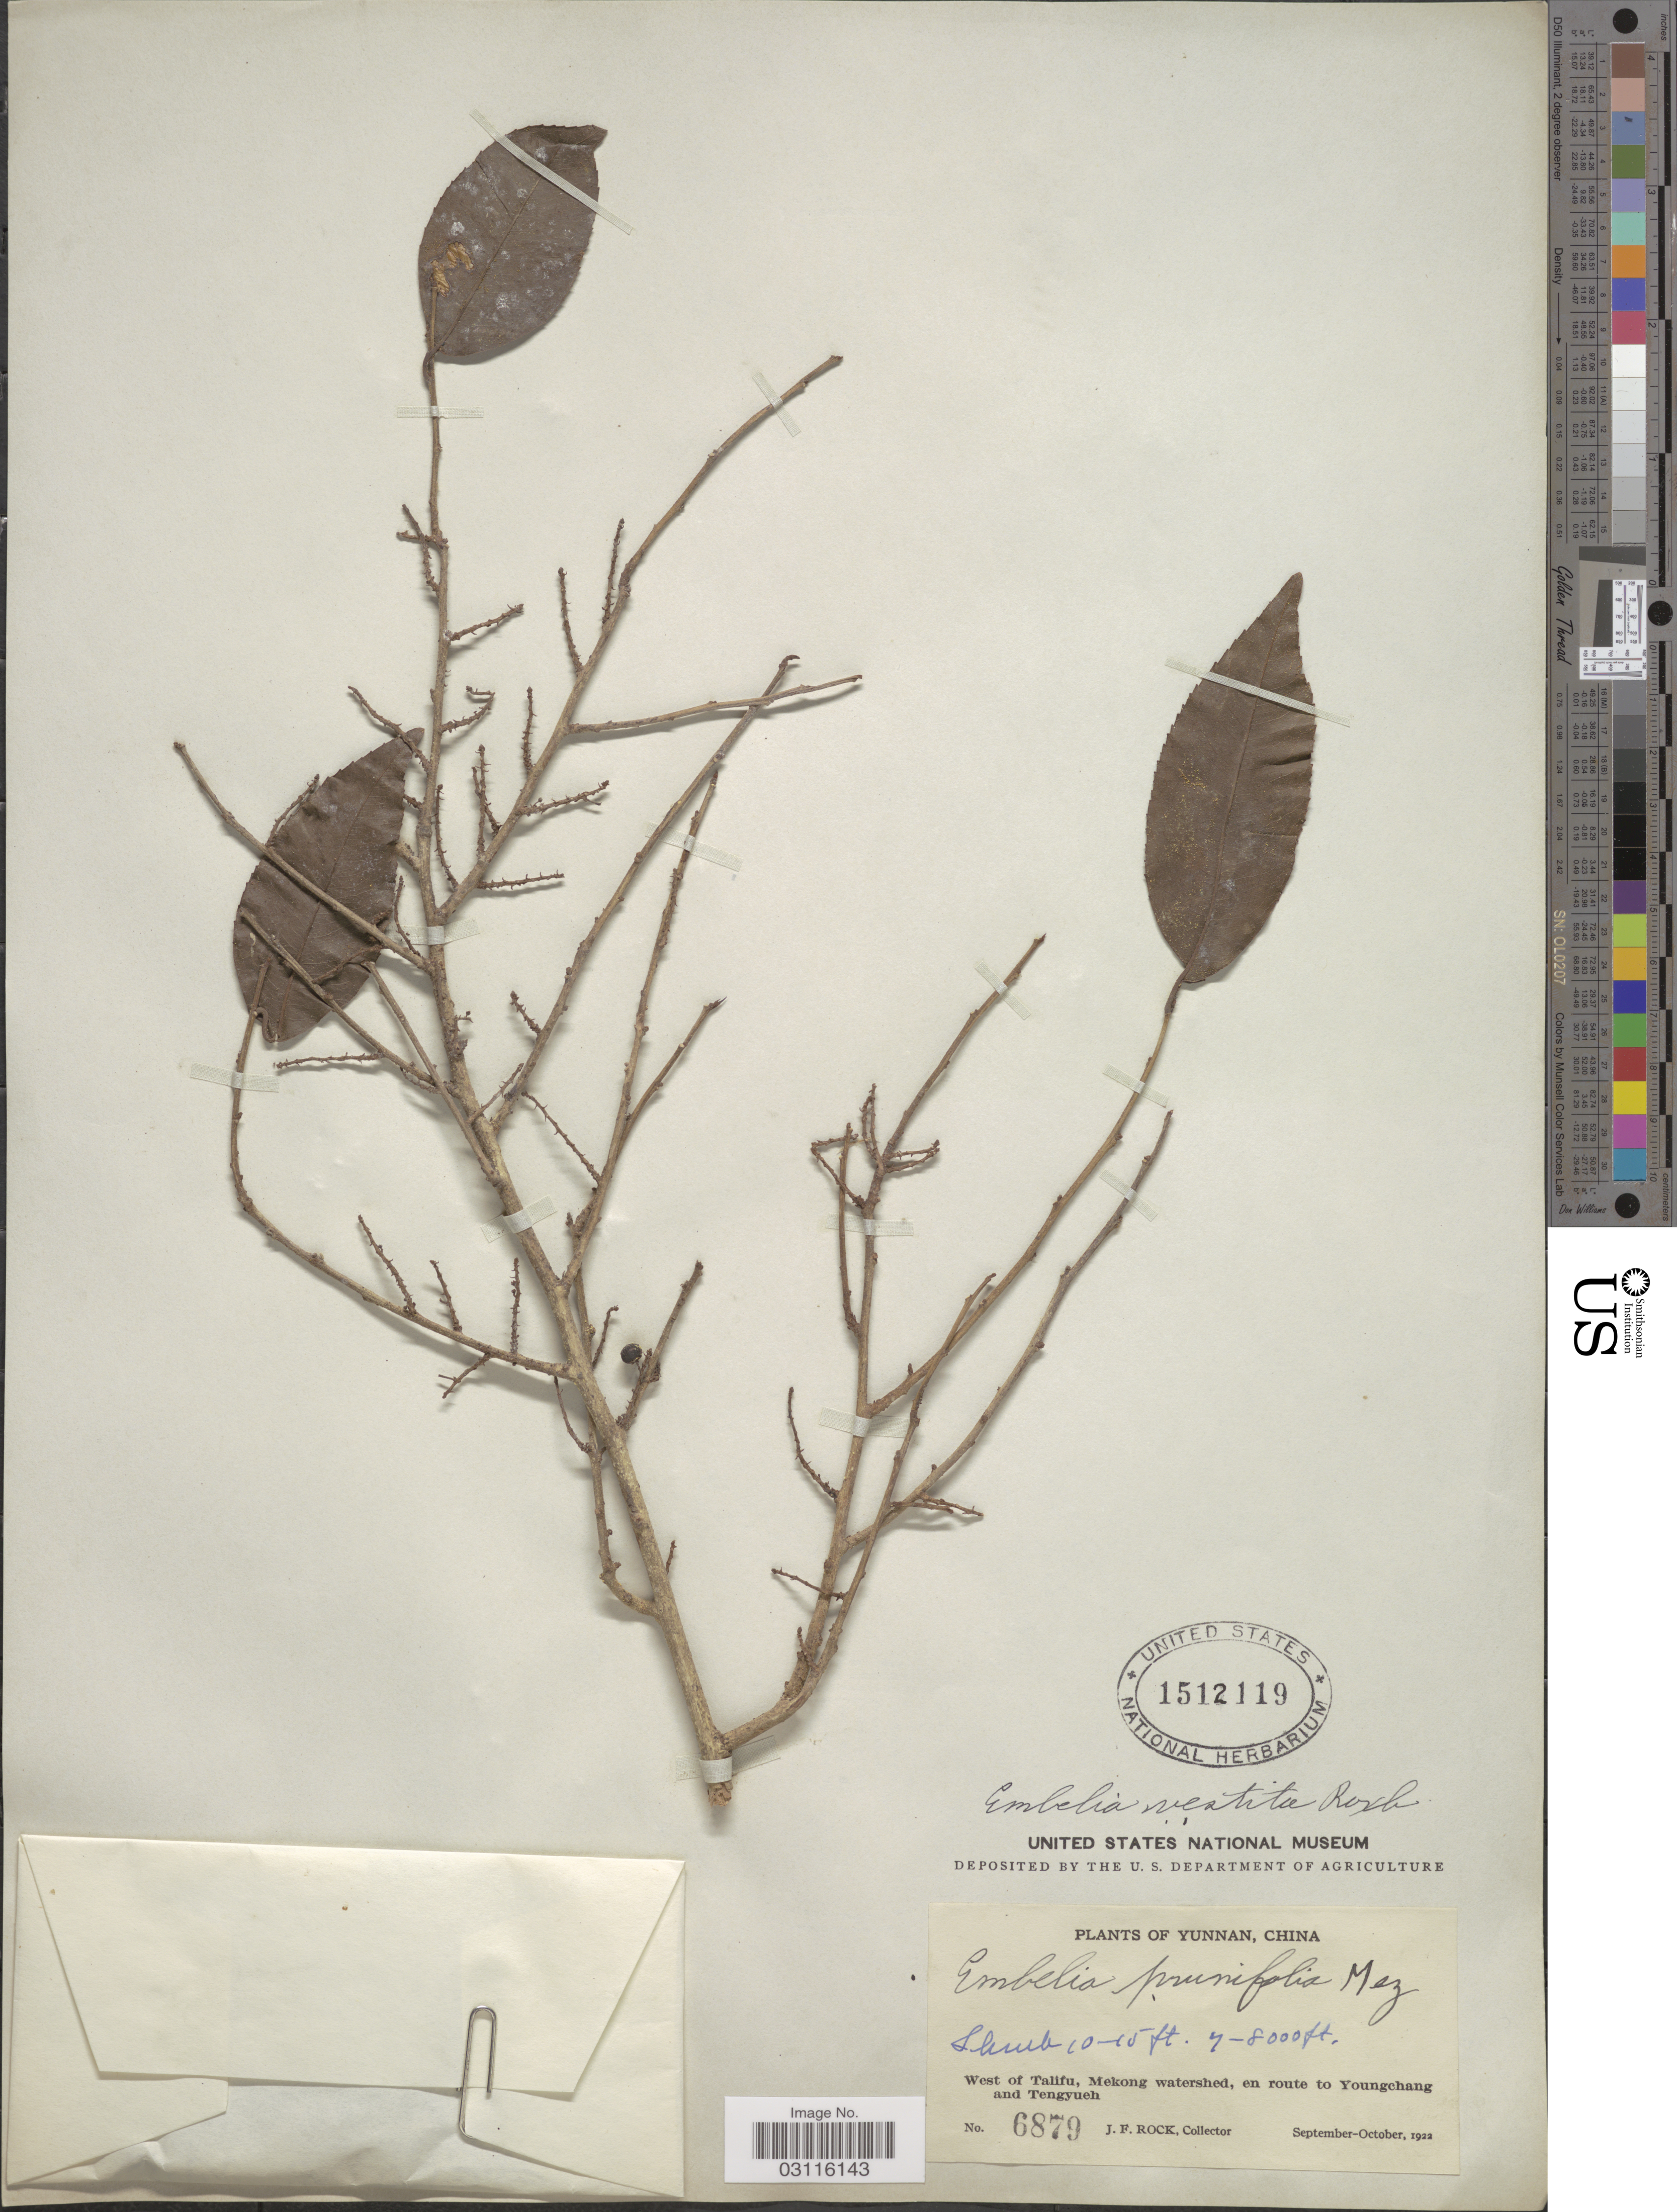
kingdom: Plantae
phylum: Tracheophyta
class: Magnoliopsida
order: Ericales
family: Primulaceae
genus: Embelia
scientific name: Embelia vestita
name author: Roxb.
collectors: J. Rock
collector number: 6879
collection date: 1922-09/1922-10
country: China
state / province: Yunnan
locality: West of Talifu, Mekong watershed, en route to Youngchang and Tengyueh.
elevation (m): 1219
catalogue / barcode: US 1512119